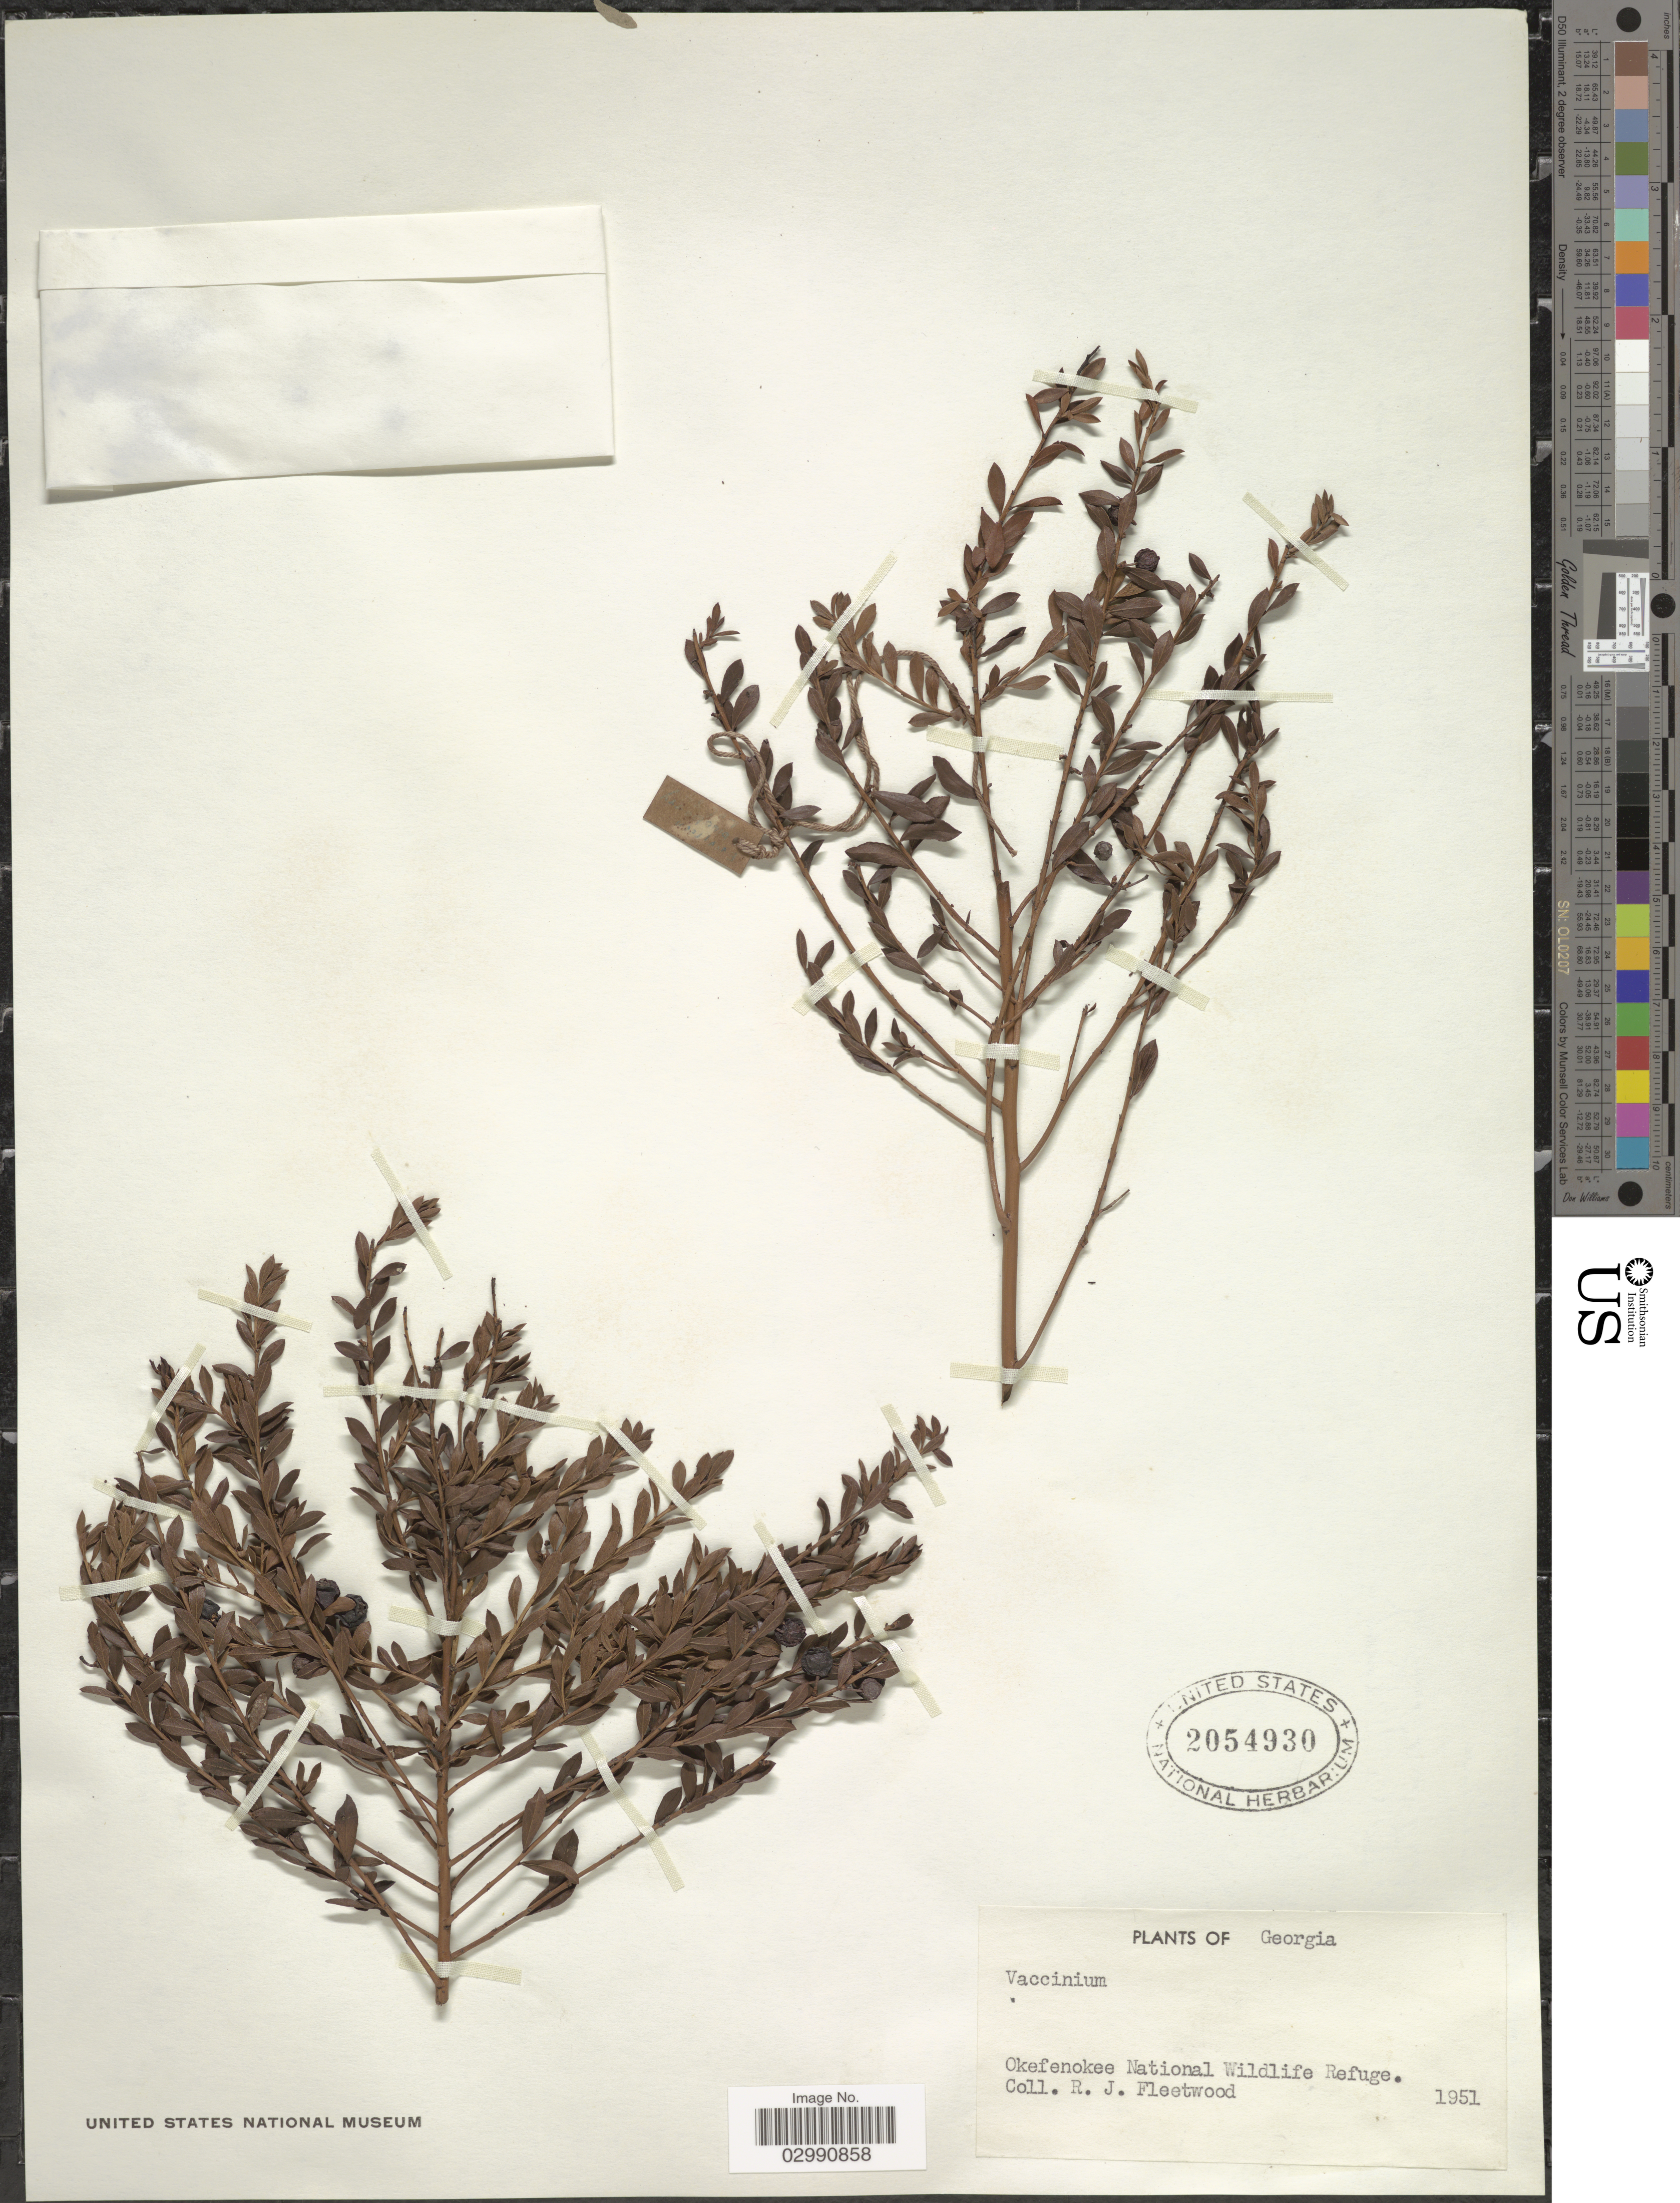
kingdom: Plantae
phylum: Tracheophyta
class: Magnoliopsida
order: Ericales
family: Ericaceae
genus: Vaccinium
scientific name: Vaccinium sp.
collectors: R. J. Fleetwood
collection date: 1951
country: United States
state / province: Georgia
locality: Okefenokee National Wildlife Refuge.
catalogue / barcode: US 2054930